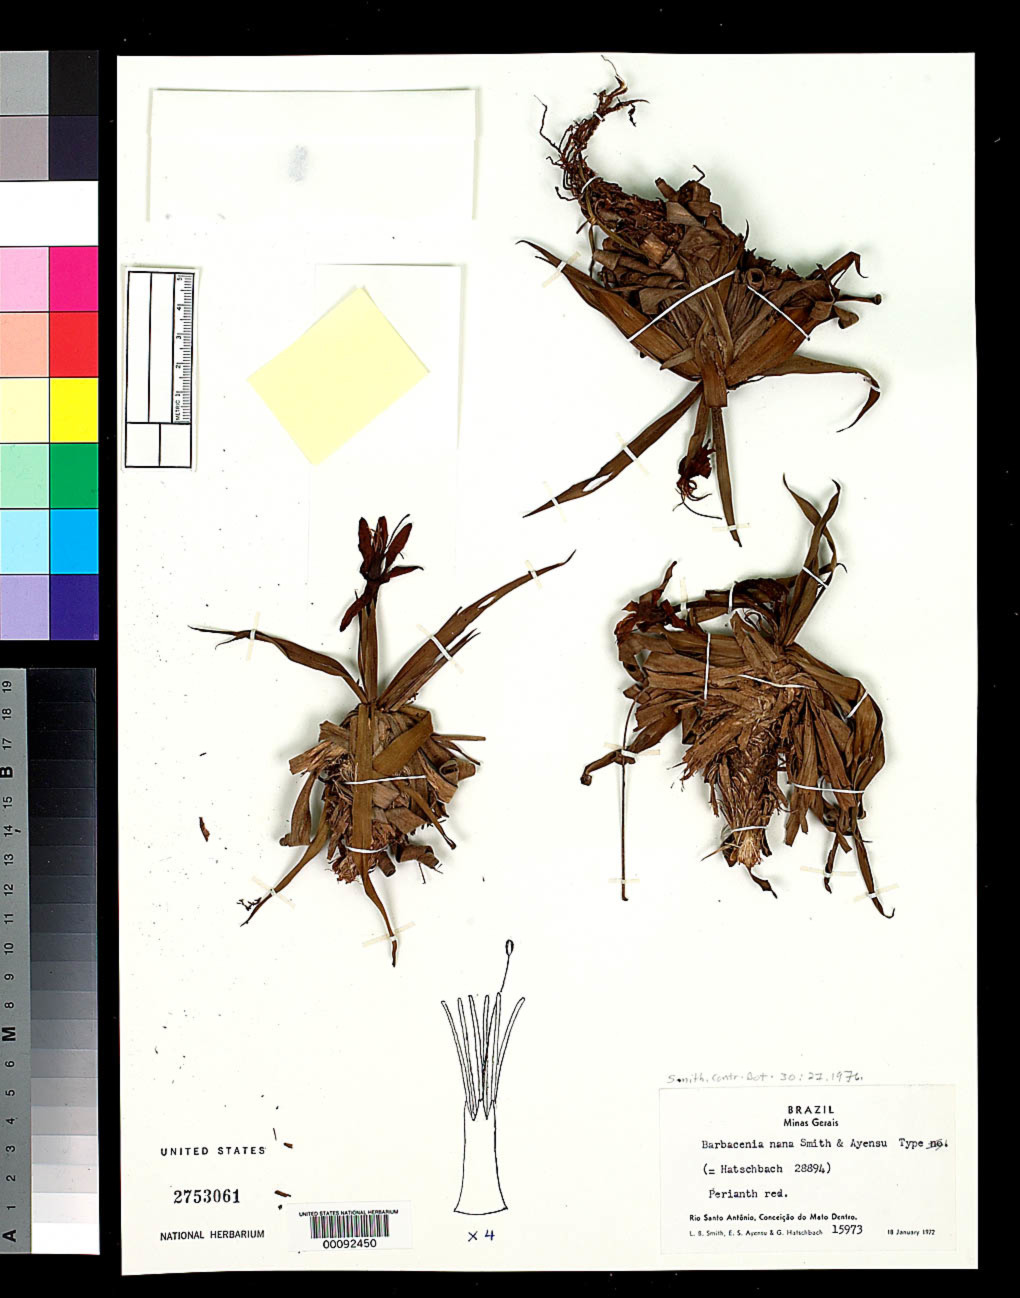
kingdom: Plantae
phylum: Tracheophyta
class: Liliopsida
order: Pandanales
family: Velloziaceae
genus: Barbacenia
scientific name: Barbacenia nana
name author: L.B. Sm. & Ayensu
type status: Holotype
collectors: L. Smith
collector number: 15973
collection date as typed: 18 Jan 1972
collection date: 1972-01-18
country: Brazil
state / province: Minas Gerais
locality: Conceicao do Mato Dentro, Rio Santo Antonio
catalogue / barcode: US 2753061